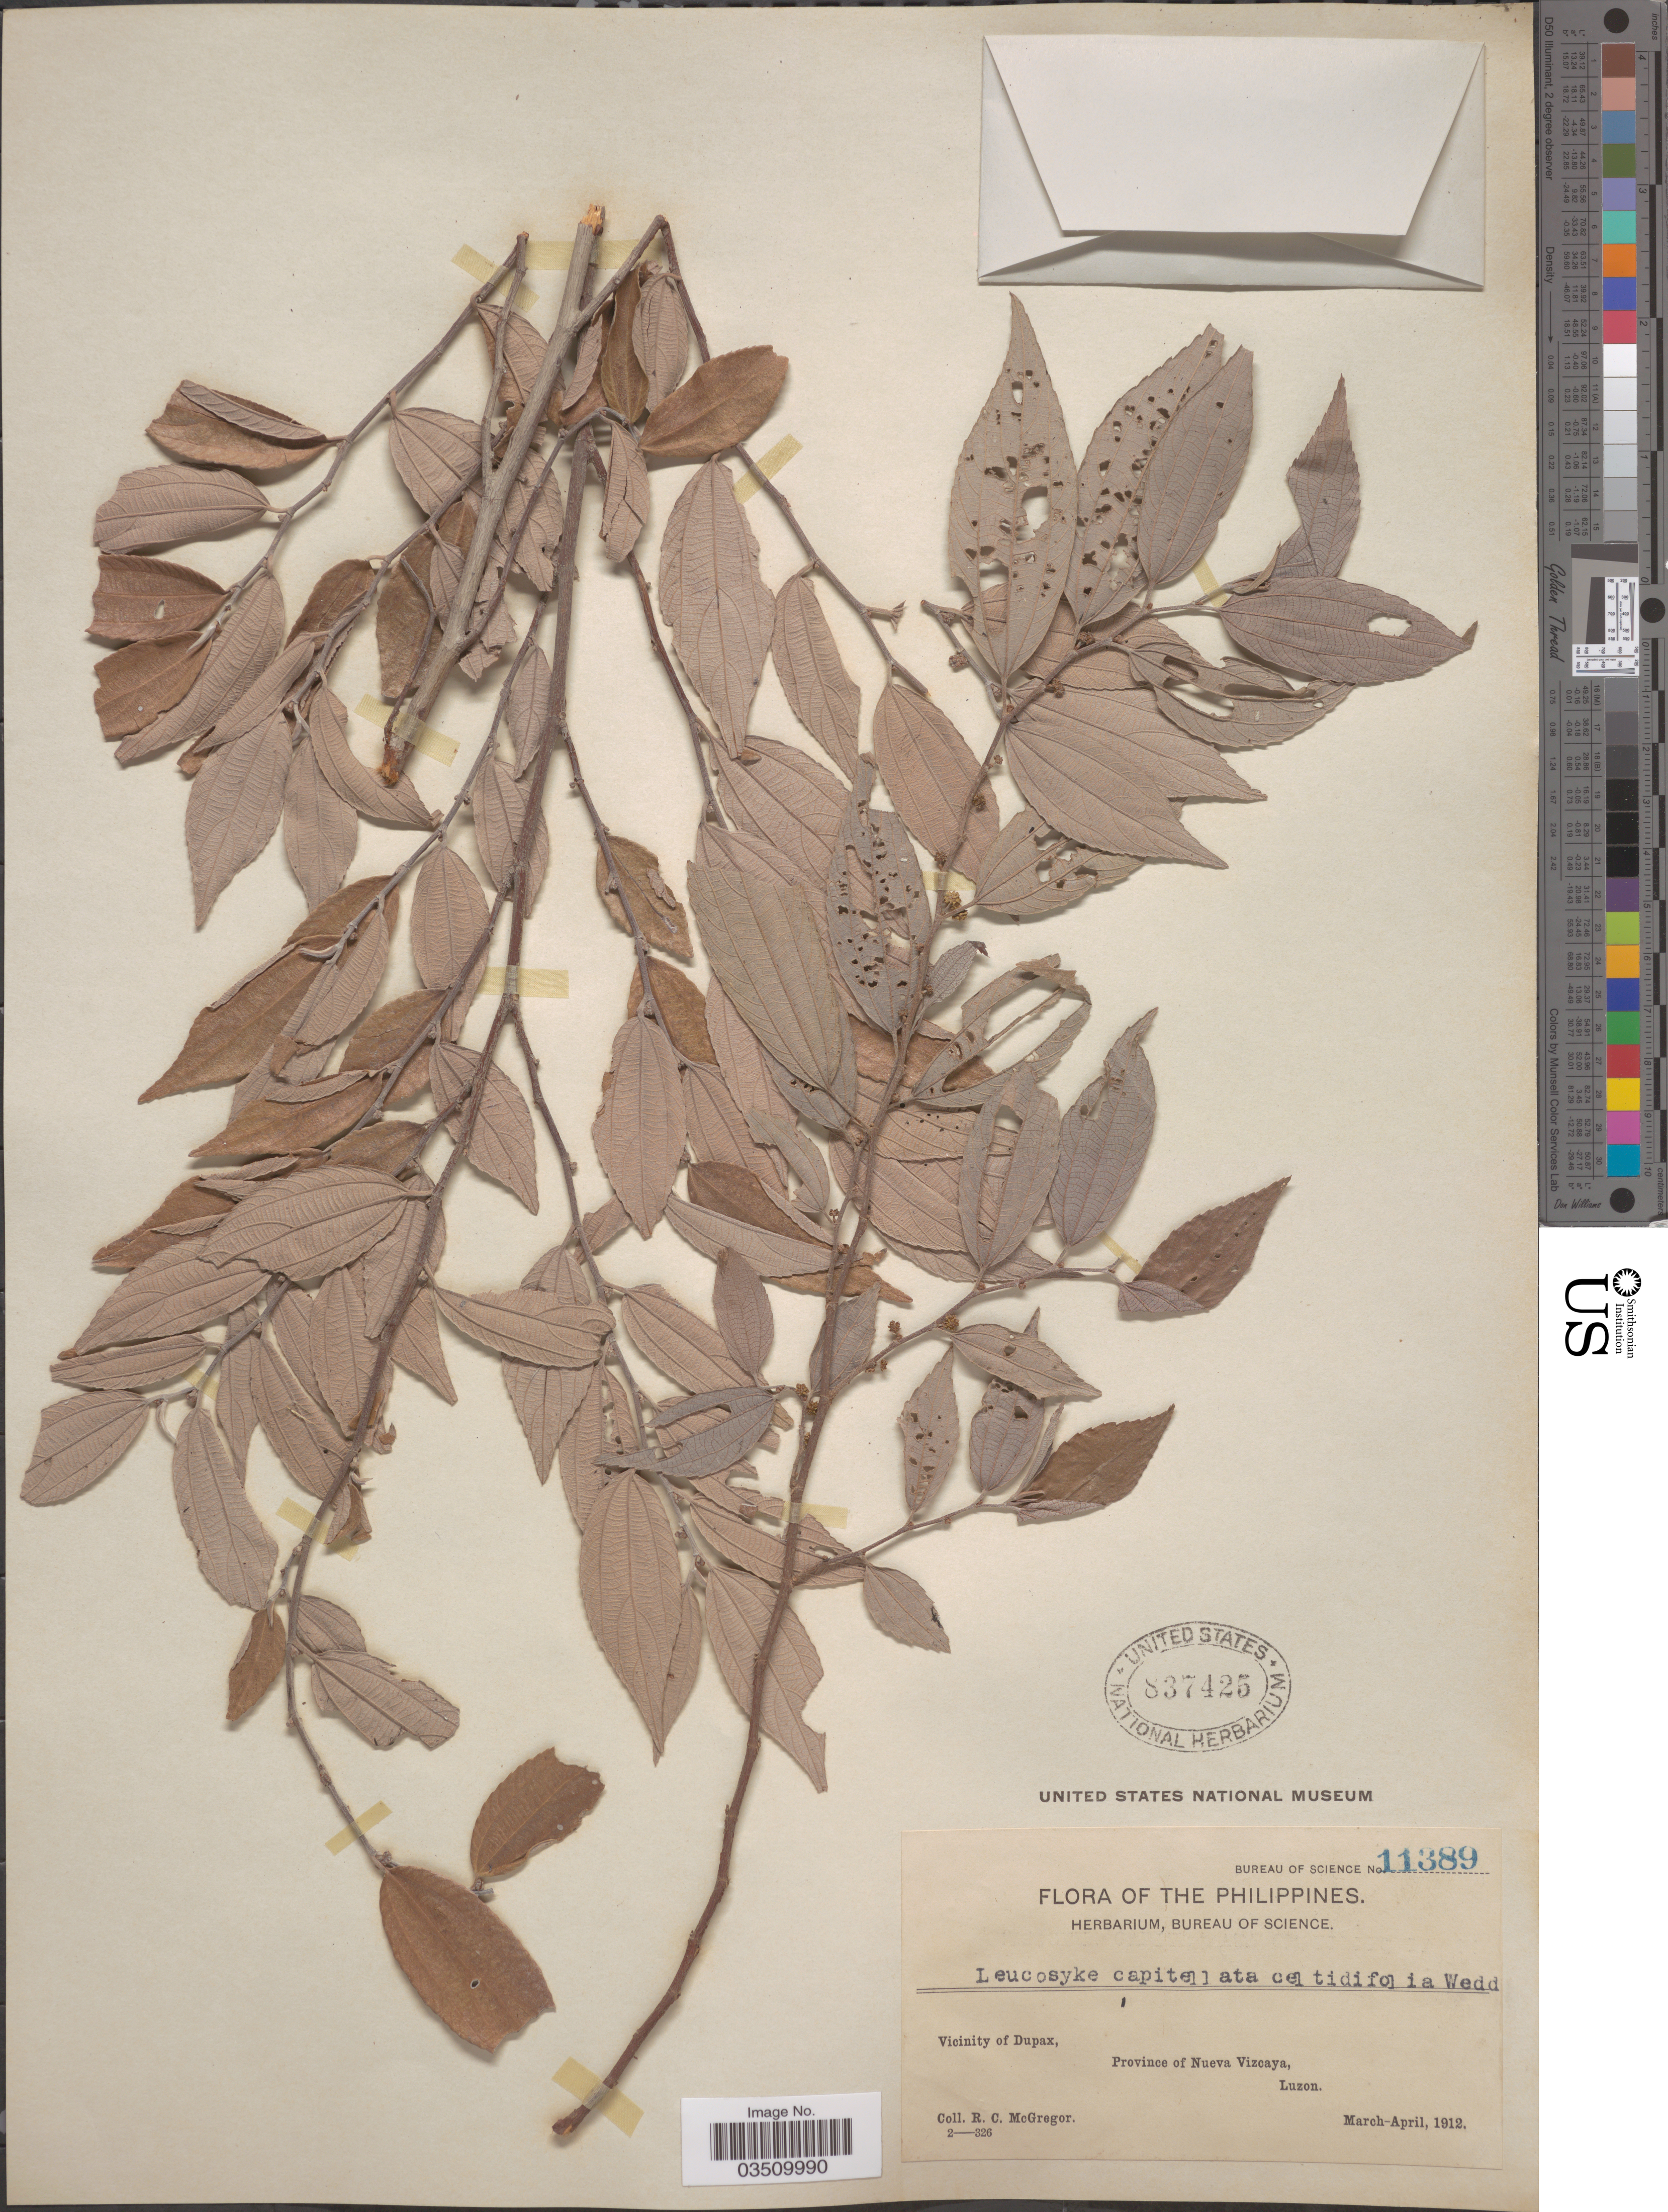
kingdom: Plantae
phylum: Tracheophyta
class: Magnoliopsida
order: Rosales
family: Urticaceae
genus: Leucosyke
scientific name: Leucosyke capitellata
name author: (Poir.) Wedd.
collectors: R. C. McGregor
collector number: Bureau of Science 11389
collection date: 1912-03/1912-04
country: Philippines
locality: Vicinity of Dupax, Province of Nueva Vizcaya, Luzon.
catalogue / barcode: US 837425